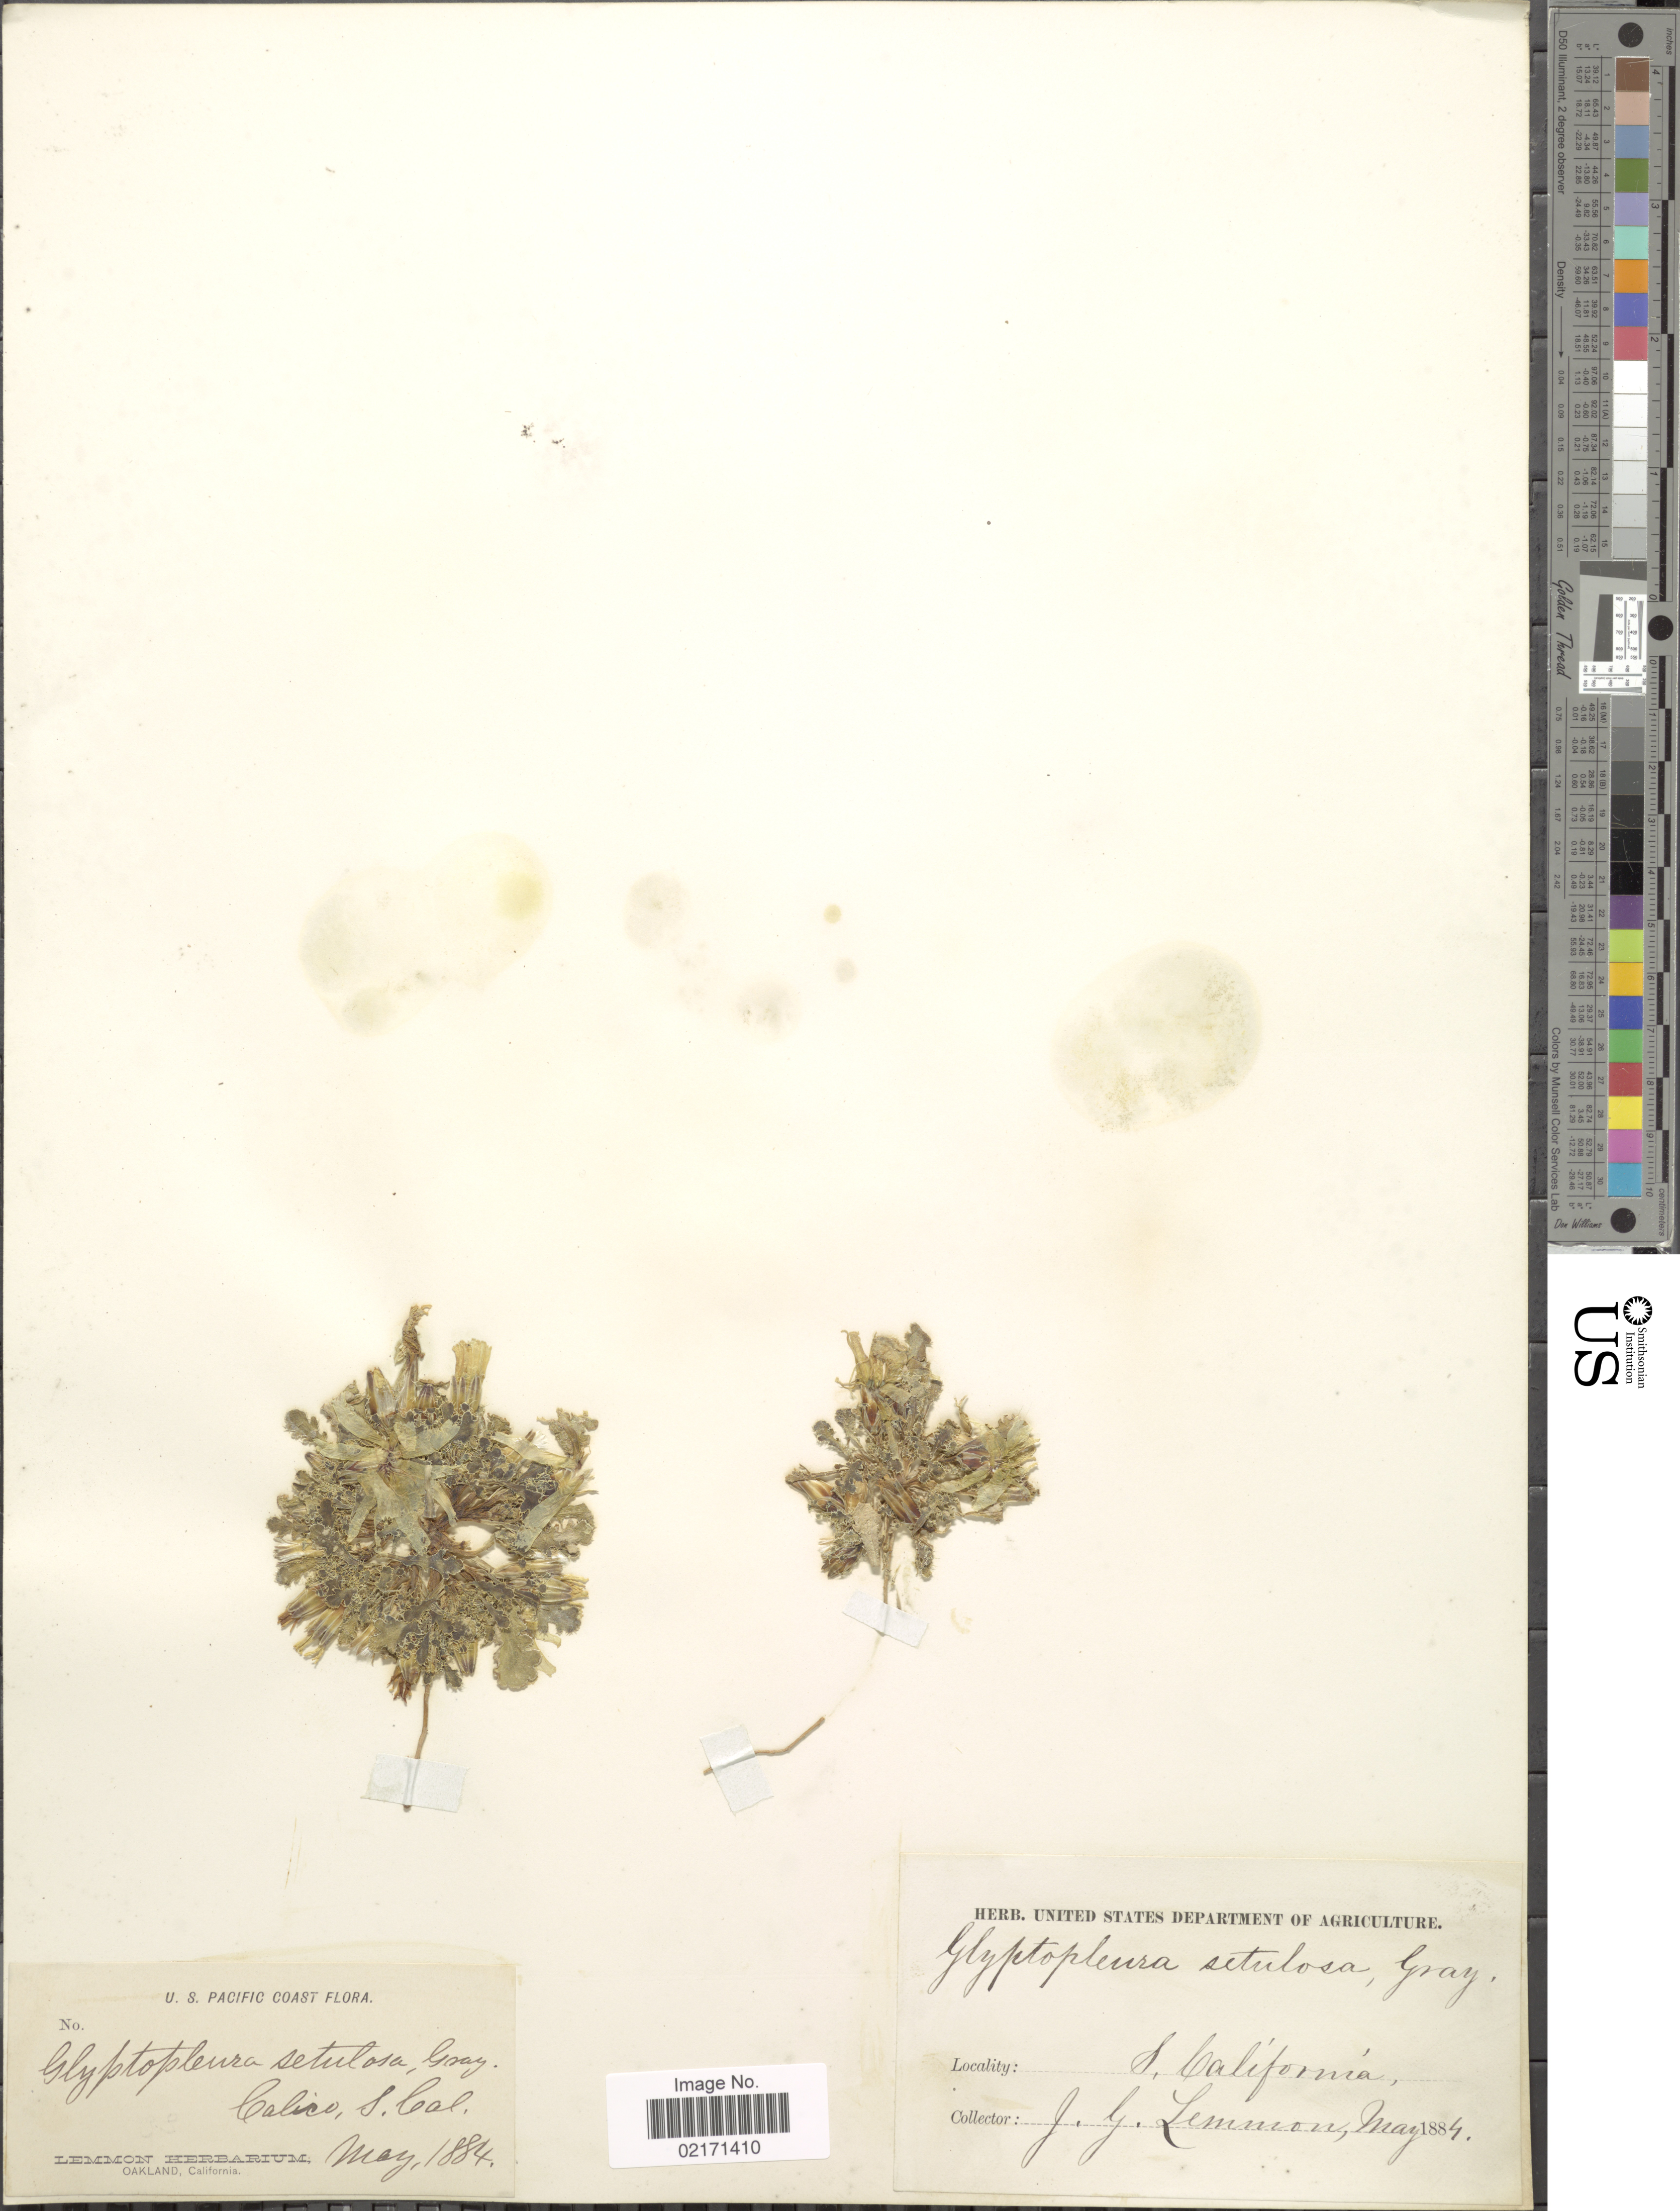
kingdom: Plantae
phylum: Tracheophyta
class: Magnoliopsida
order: Asterales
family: Asteraceae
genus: Glyptopleura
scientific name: Glyptopleura setulosa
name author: A. Gray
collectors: J. Lemmon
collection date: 1884-05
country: United States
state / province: California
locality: S. California, U.S. Pacific Coast, Calico